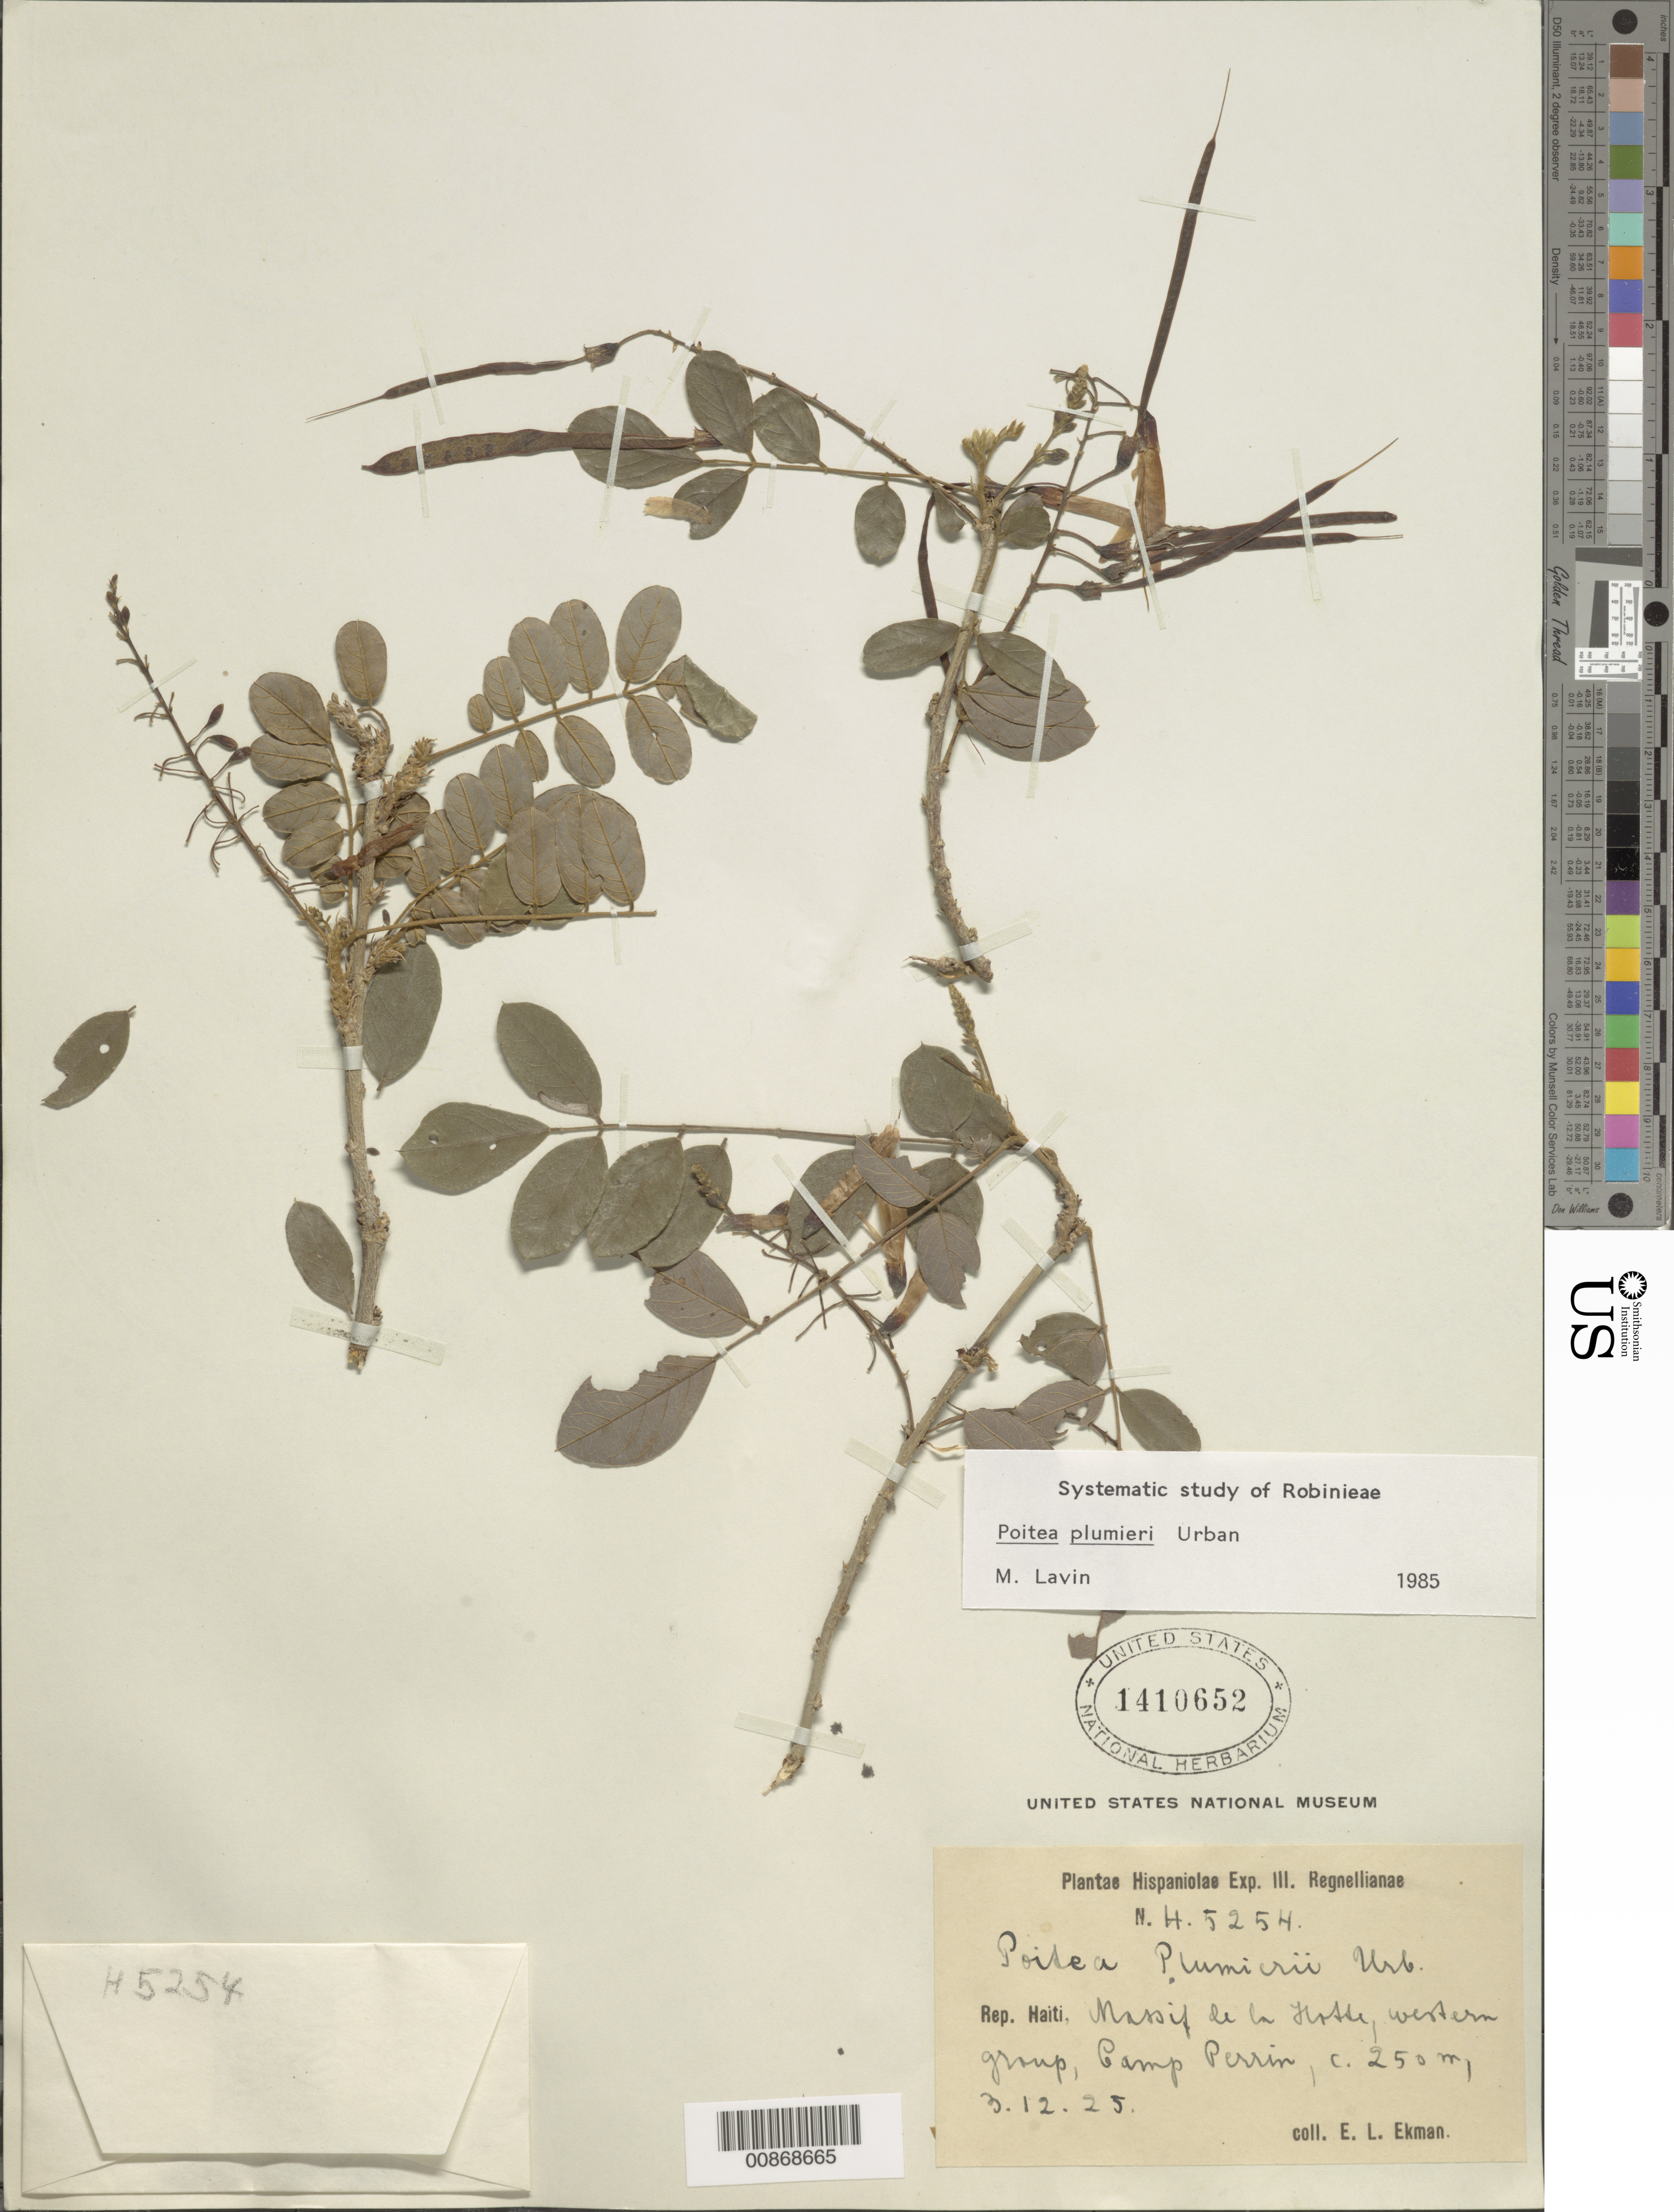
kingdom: Plantae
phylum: Tracheophyta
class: Magnoliopsida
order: Fabales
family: Fabaceae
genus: Poitea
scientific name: Poitea plumieri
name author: Urb.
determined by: Lavin, M.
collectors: E. L. Ekman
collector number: H 5254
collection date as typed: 03 Dec 1925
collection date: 1925-12-03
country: Haiti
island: Hispaniola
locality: Massif de la Hotte, western group, Camp Perrin.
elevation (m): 250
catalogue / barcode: US 1410652